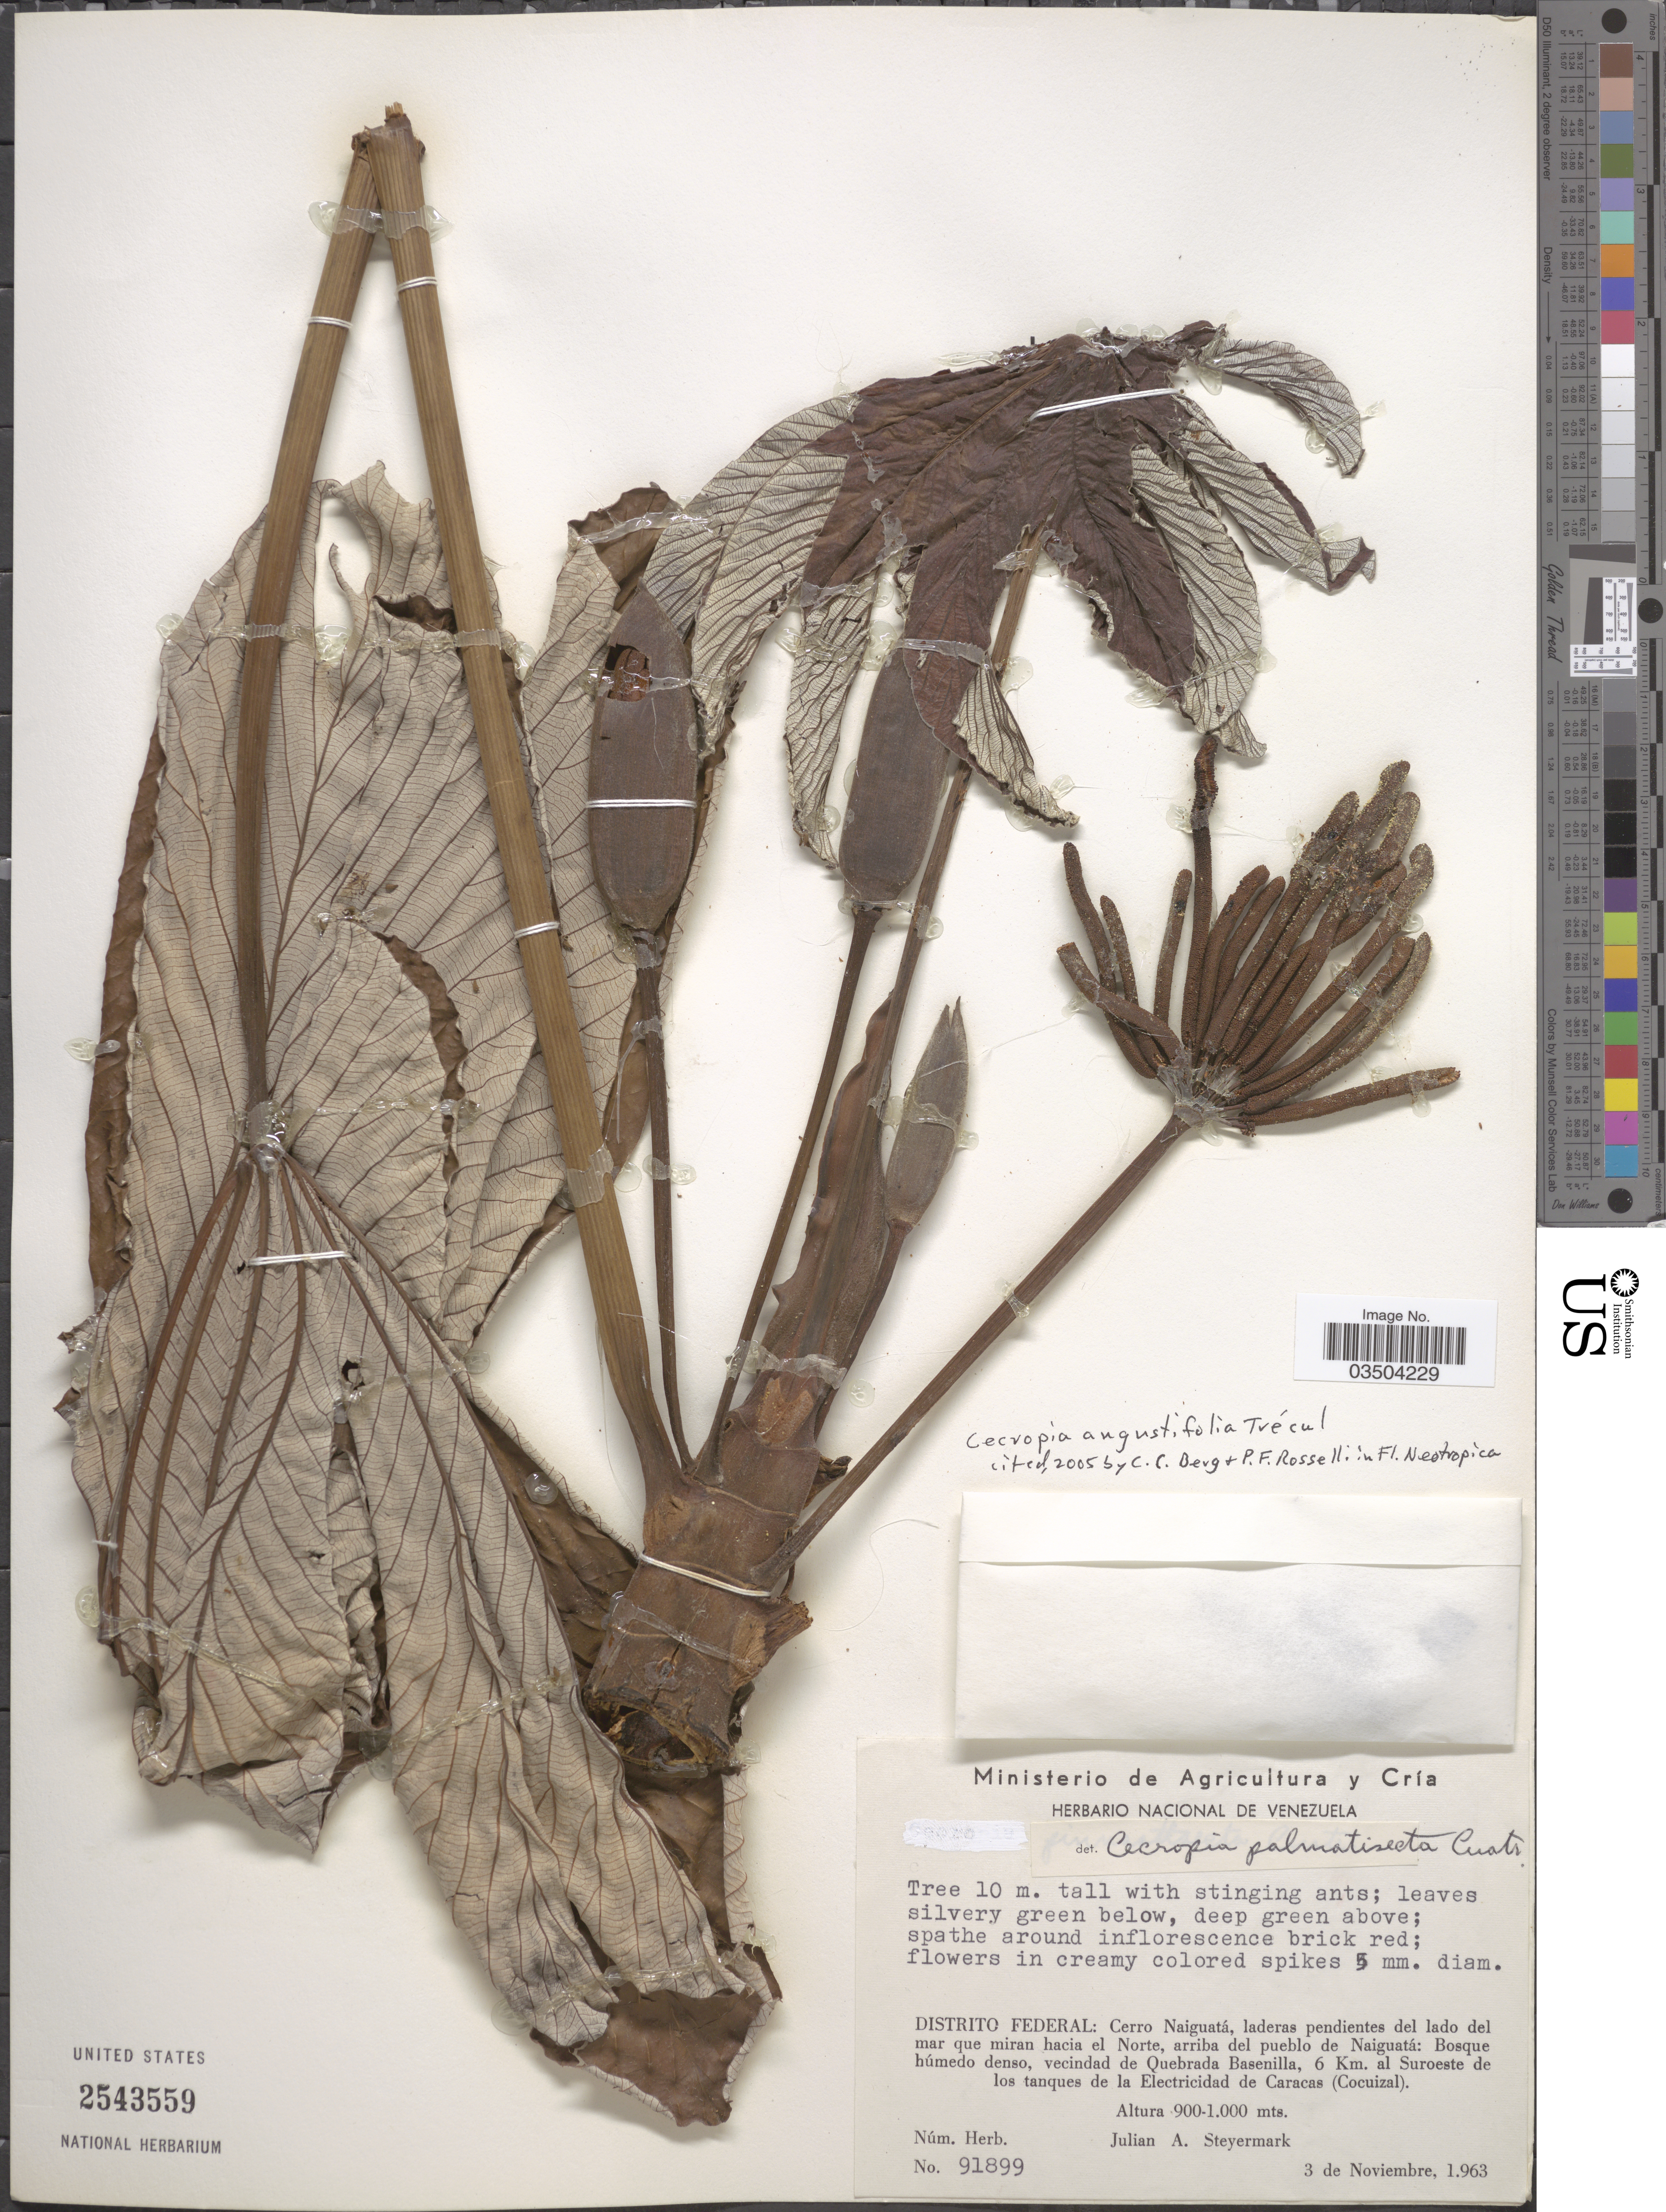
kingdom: Plantae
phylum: Tracheophyta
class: Magnoliopsida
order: Rosales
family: Urticaceae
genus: Cecropia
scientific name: Cecropia angustifolia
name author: Trécul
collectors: J. Steyermark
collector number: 91899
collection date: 1963-11-03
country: Venezuela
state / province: Distrito Federal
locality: Cerro Naiguatá, laderas pendientes del lado del mar que miran hacia el Norte, arriba del pueblo de Naiguatá: Bosque húmedo denso, vecindad de Quebrada Basenilla, 6 Km. Al Suroeste de los tanques de la Electricidad de Caracas (Cocuizal).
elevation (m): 900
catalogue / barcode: US 2543559